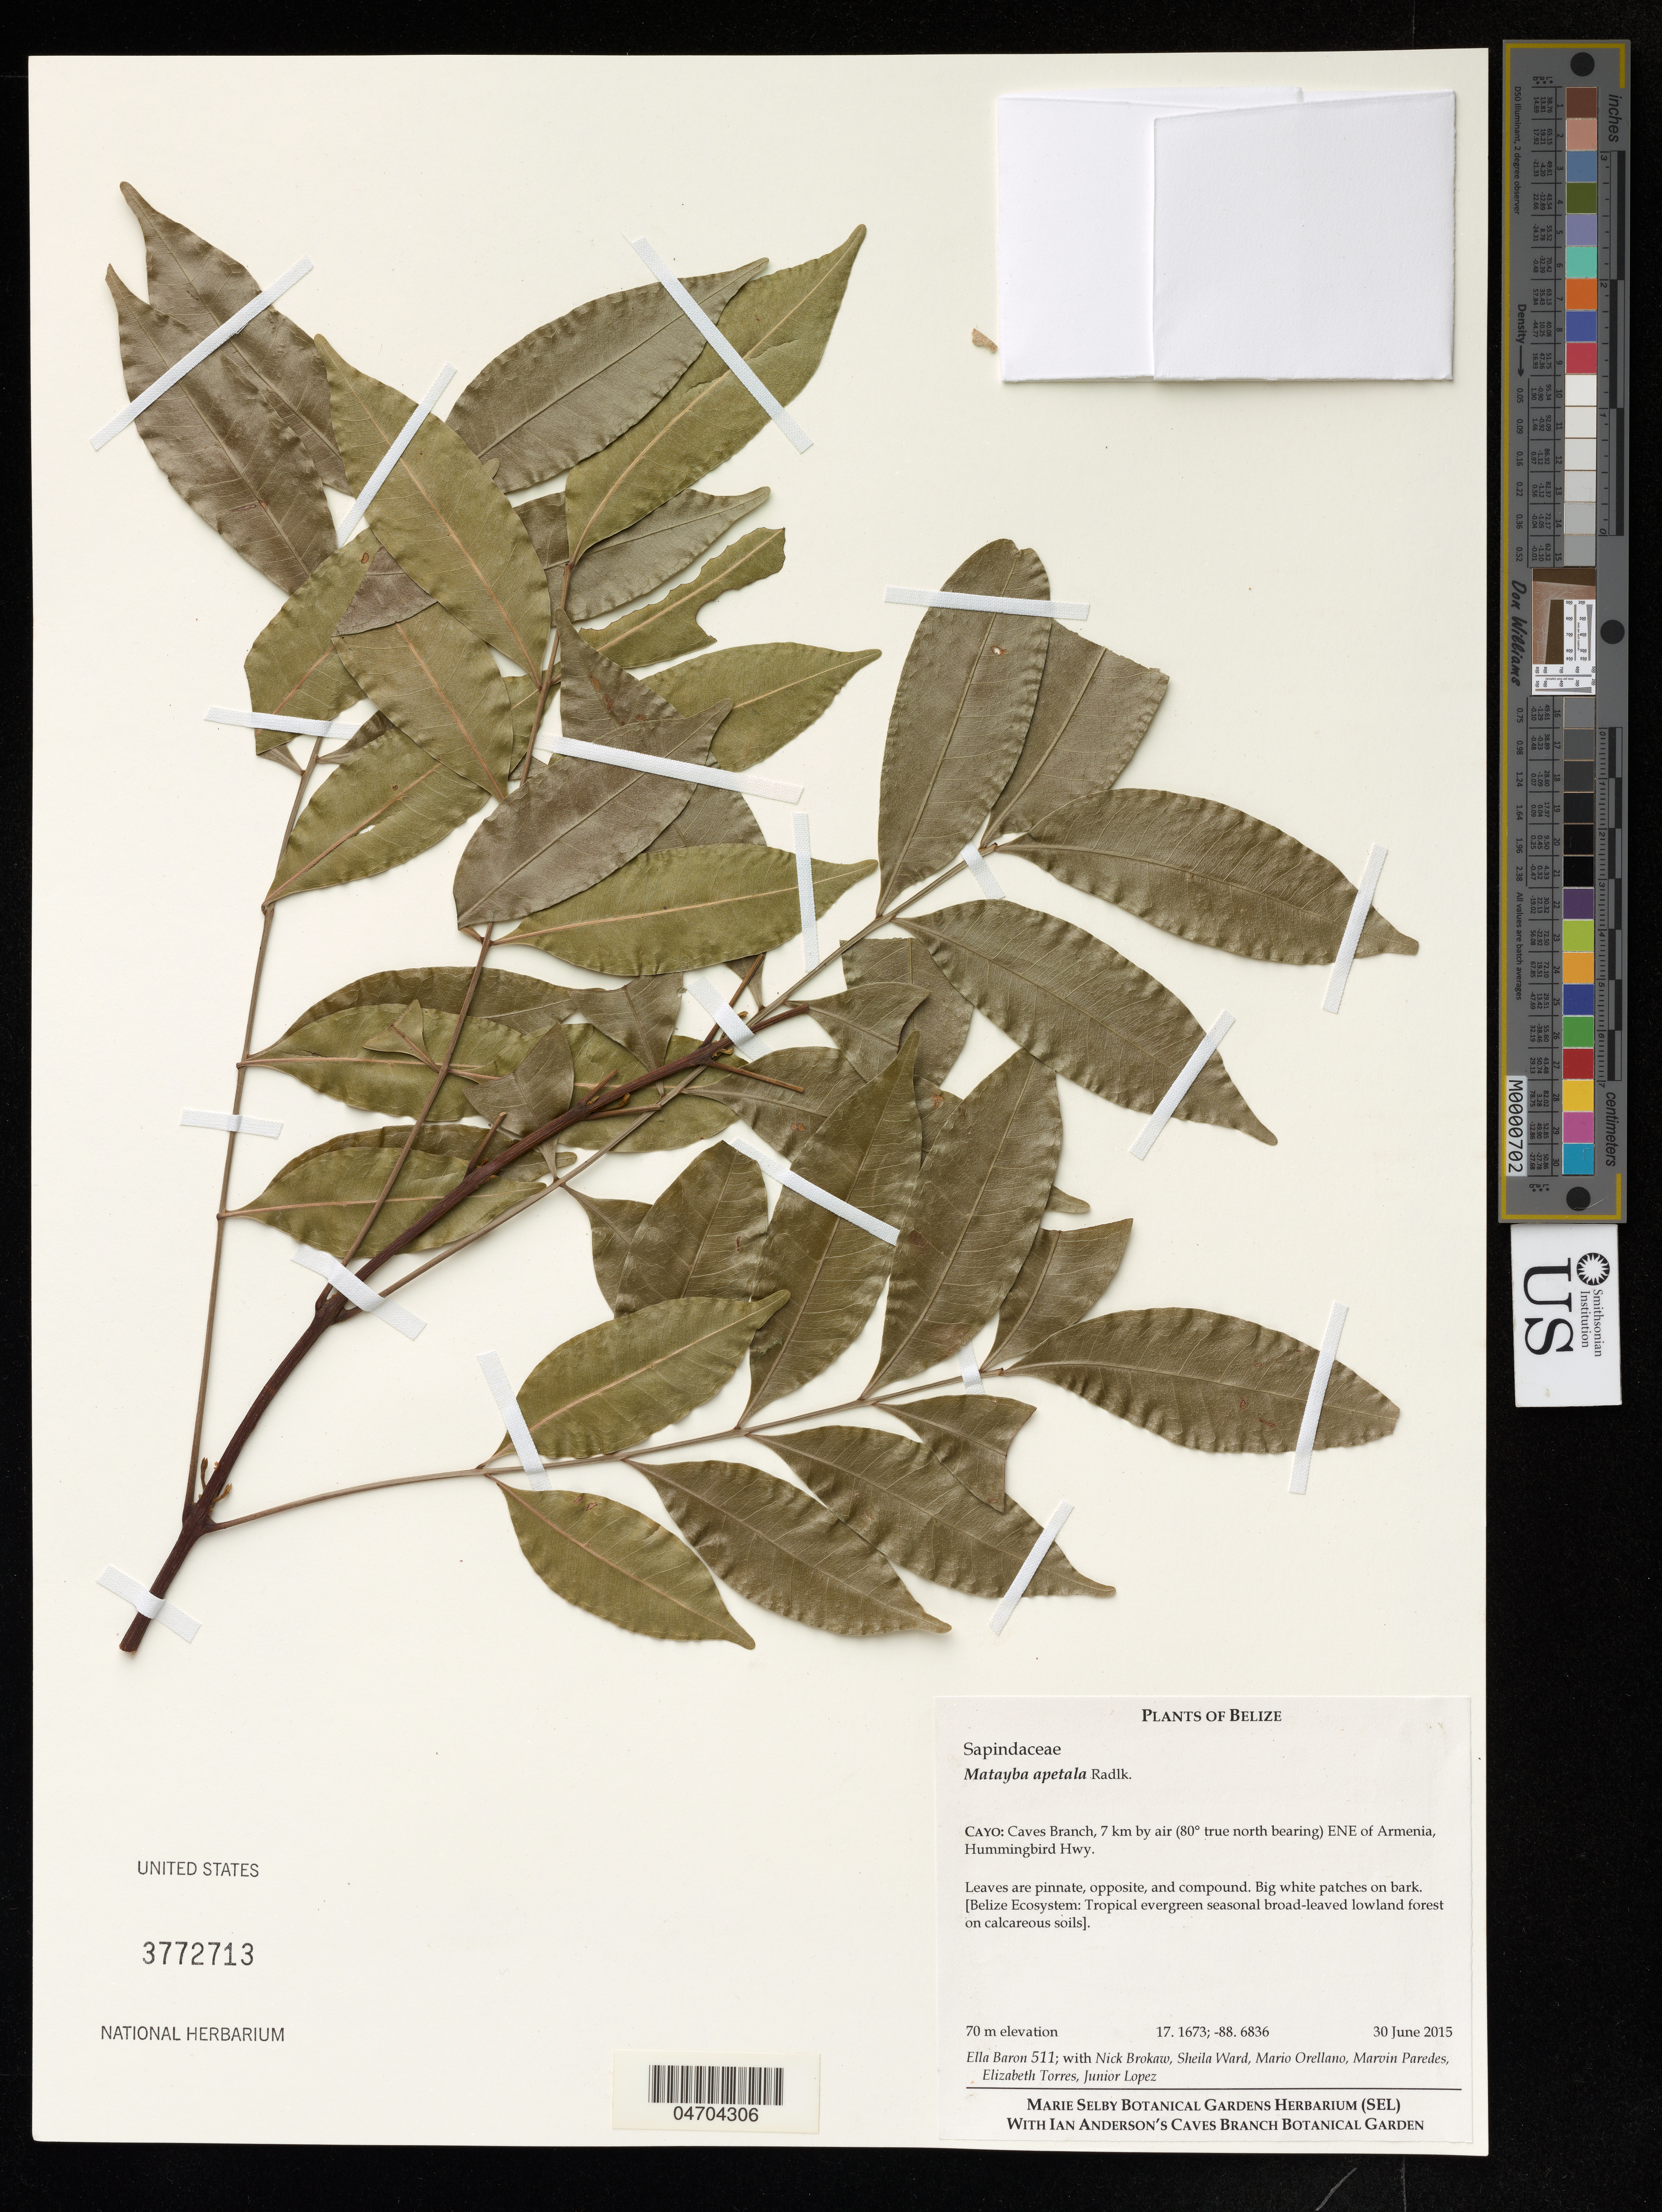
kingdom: Plantae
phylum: Tracheophyta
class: Magnoliopsida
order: Sapindales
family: Sapindaceae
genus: Matayba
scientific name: Matayba oppositifolia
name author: (A. Rich.) Britton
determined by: Acevedo-Rodriguez, P., (US), Smithsonian Institution - National Museum of Natural History (UNITED STATES)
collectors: E. Baron, N. Brokaw & S. Ward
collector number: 511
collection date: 2015-06-30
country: Belize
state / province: Cayo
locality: Caves Branch, 7 km by air (80˚ true north bearing) ENE of Armenia, Hummingbird Hwy.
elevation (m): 70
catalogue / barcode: US 3772713